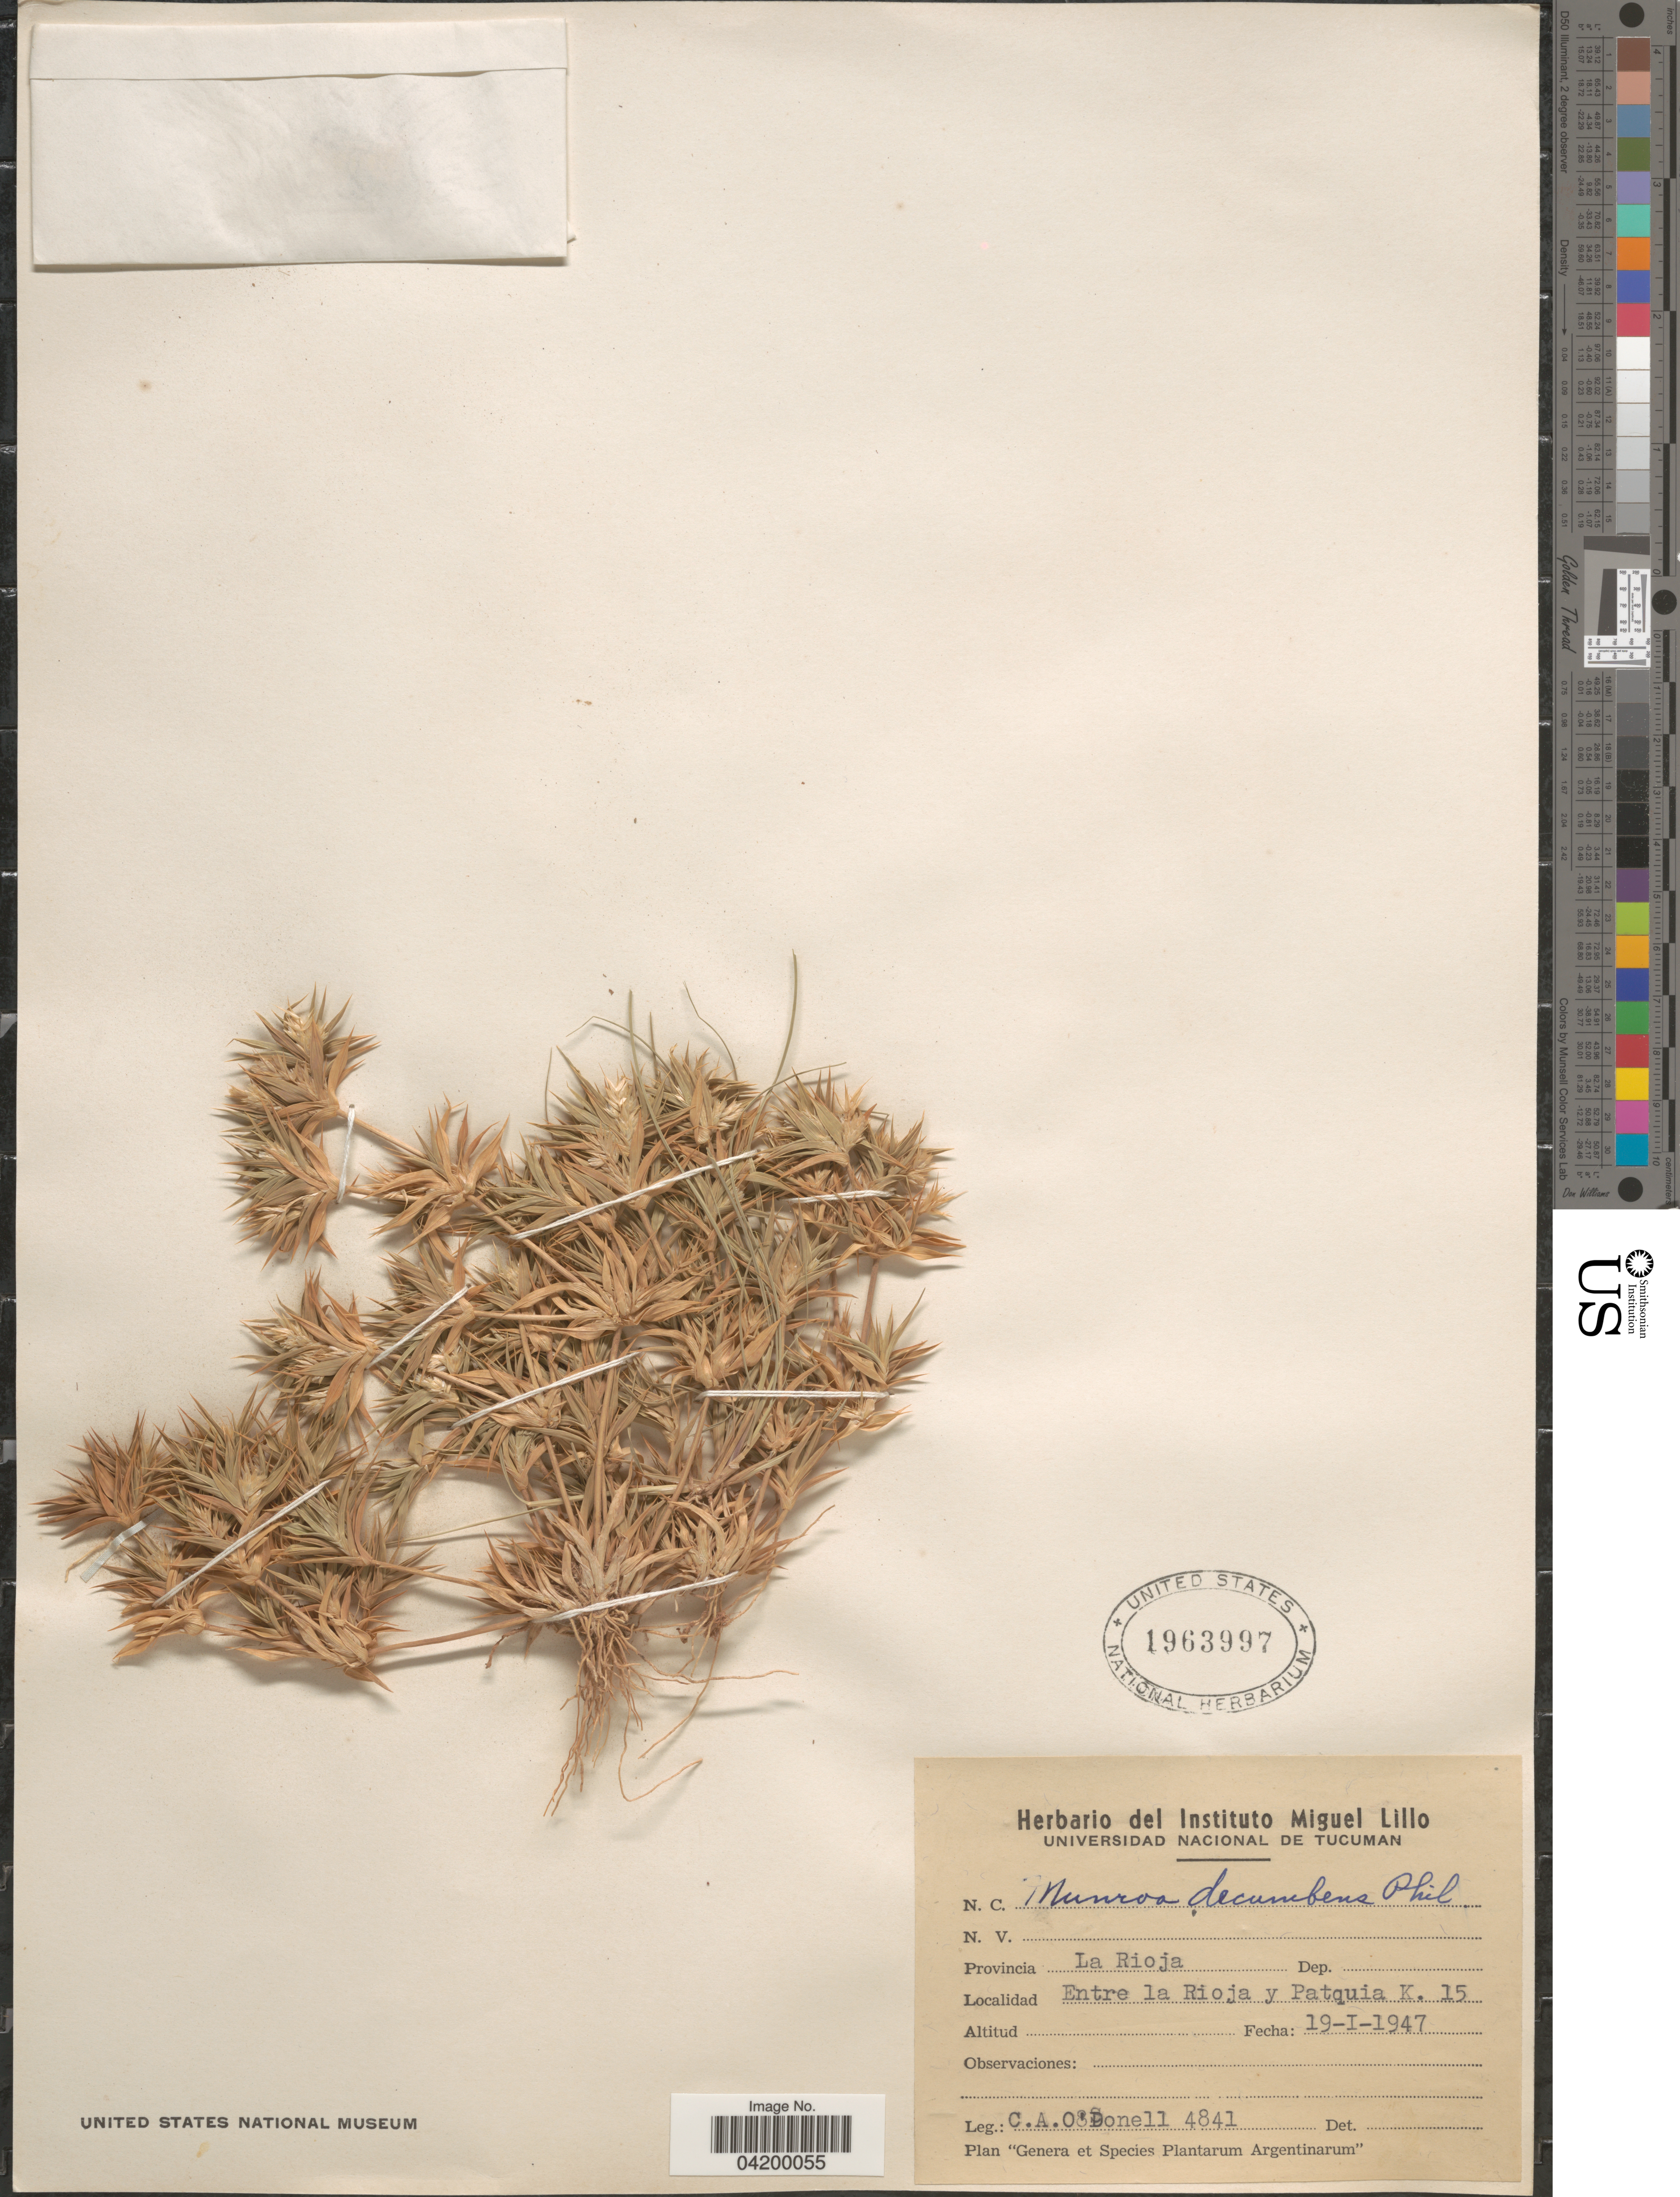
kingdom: Plantae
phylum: Tracheophyta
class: Liliopsida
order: Poales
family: Poaceae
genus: Blepharidachne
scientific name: Blepharidachne benthamiana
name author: (Hack.) Hitchc.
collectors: C. A. O'Donell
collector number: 4841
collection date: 1947-01-19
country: Argentina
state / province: La Rioja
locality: Entre la Rioja y Patquia K. 15.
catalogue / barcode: US 1963997